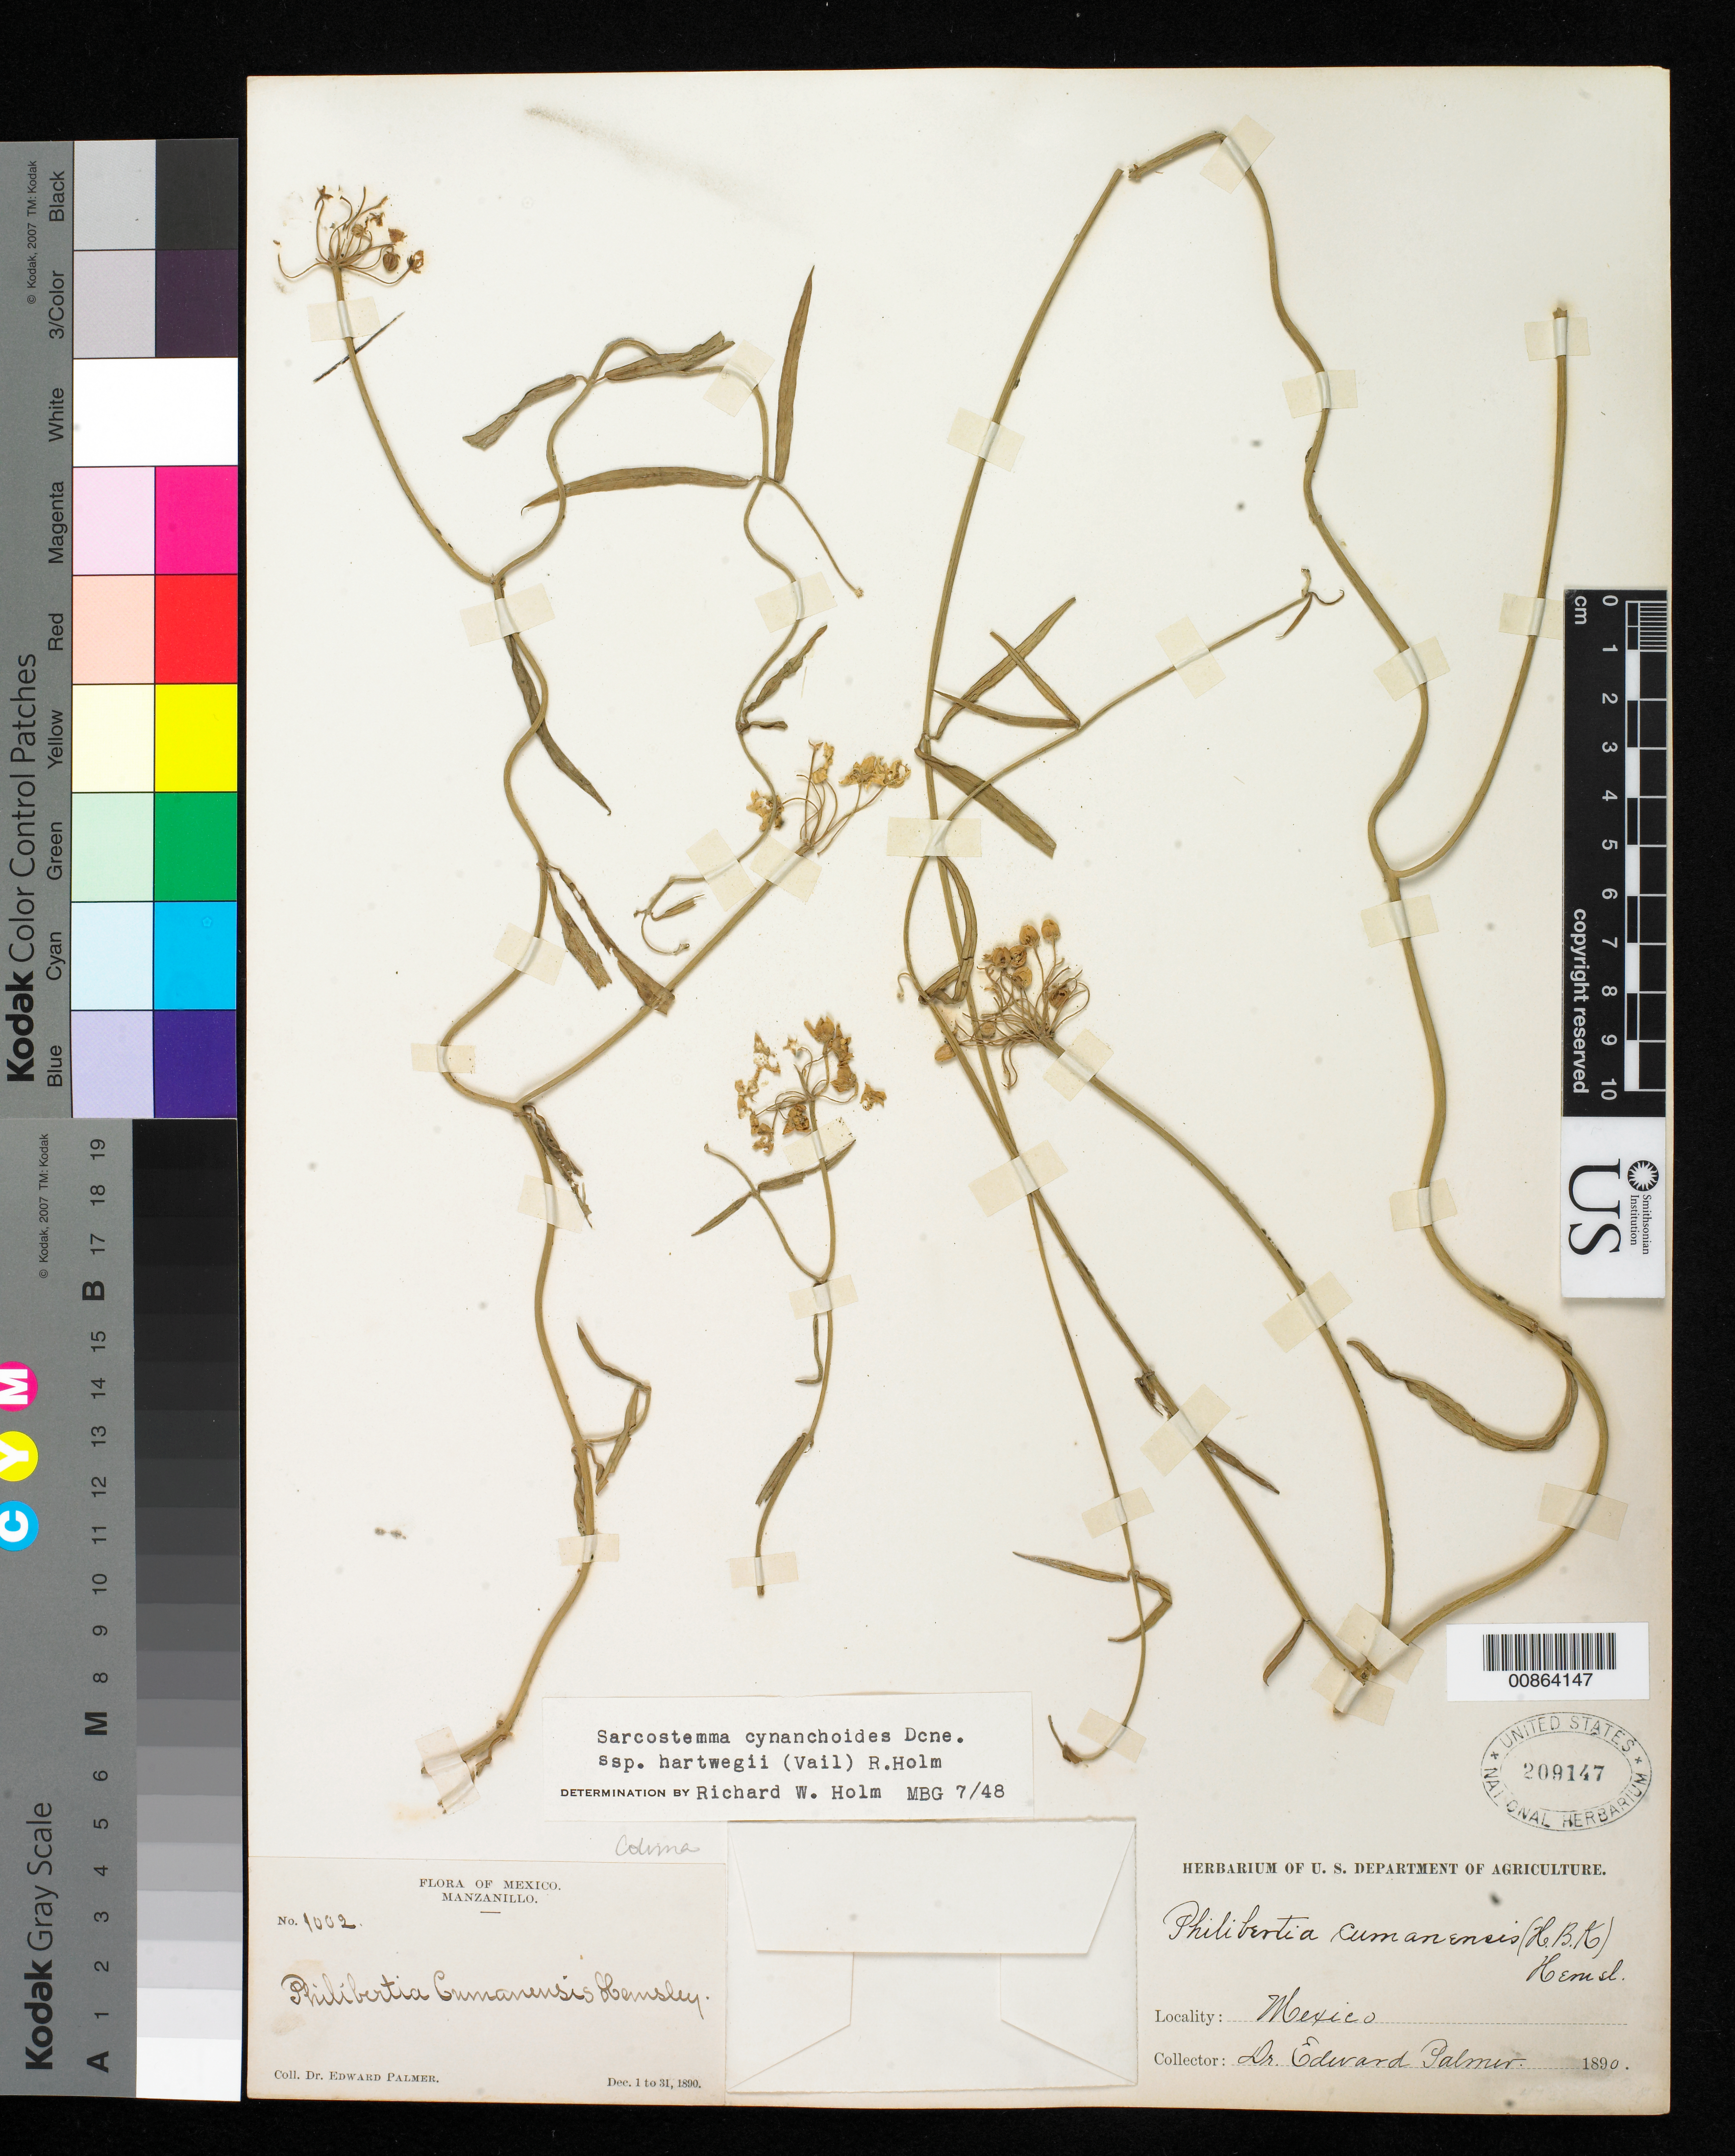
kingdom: Plantae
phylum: Tracheophyta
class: Magnoliopsida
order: Gentianales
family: Apocynaceae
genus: Sarcostemma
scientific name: Sarcostemma cynanchoides subsp. hartwegii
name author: (Vail) R.W. Holm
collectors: E. Palmer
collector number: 1002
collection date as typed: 01 Dec 1890 to 31 Dec 1890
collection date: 1890-12-01/1890-12-31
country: Mexico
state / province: Colima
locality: Manzanillo, Colima.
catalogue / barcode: US 209147